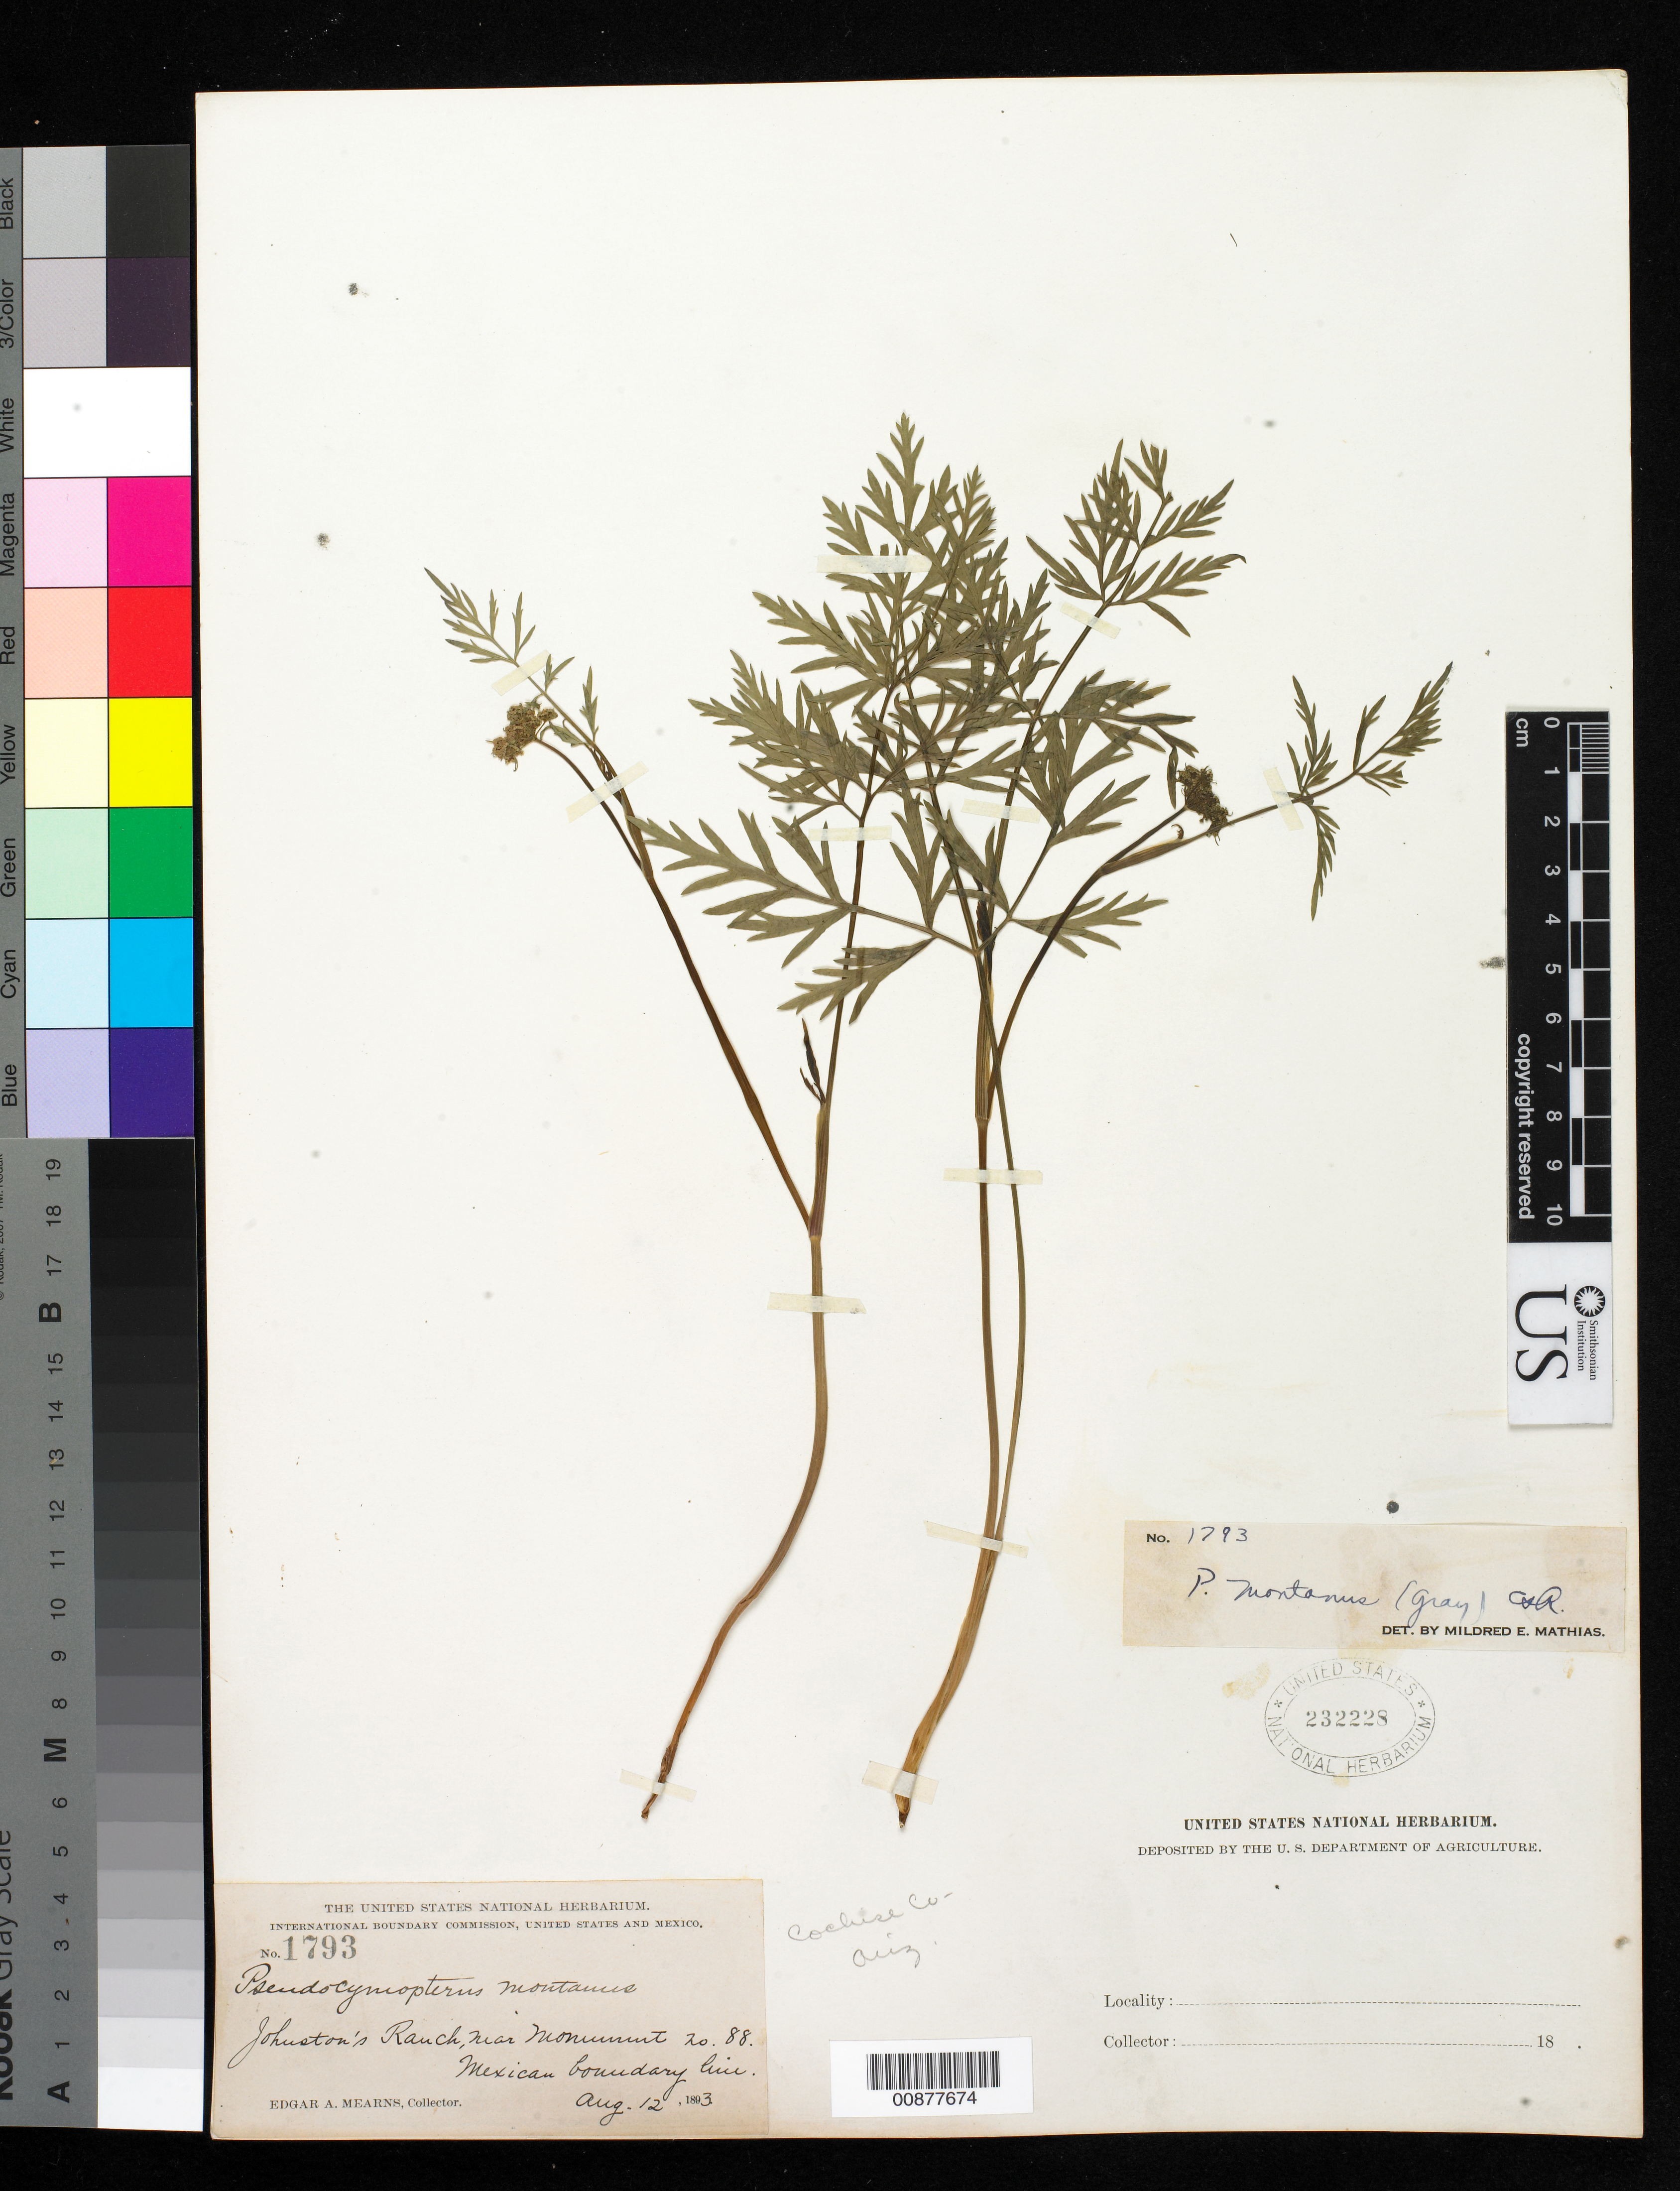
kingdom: Plantae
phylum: Tracheophyta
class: Magnoliopsida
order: Apiales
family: Apiaceae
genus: Pseudocymopterus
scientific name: Pseudocymopterus montanus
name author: (A. Gray) J.M. Coult. & Rose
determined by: Mathias, M. E.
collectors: E. A. Mearns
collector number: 1793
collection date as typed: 12 Aug 1893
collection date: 1893-08-12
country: United States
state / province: Arizona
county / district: Cochise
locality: Johnston's Ranch, near monument no. 88. Mexican Boundary Line.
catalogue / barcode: US 232228